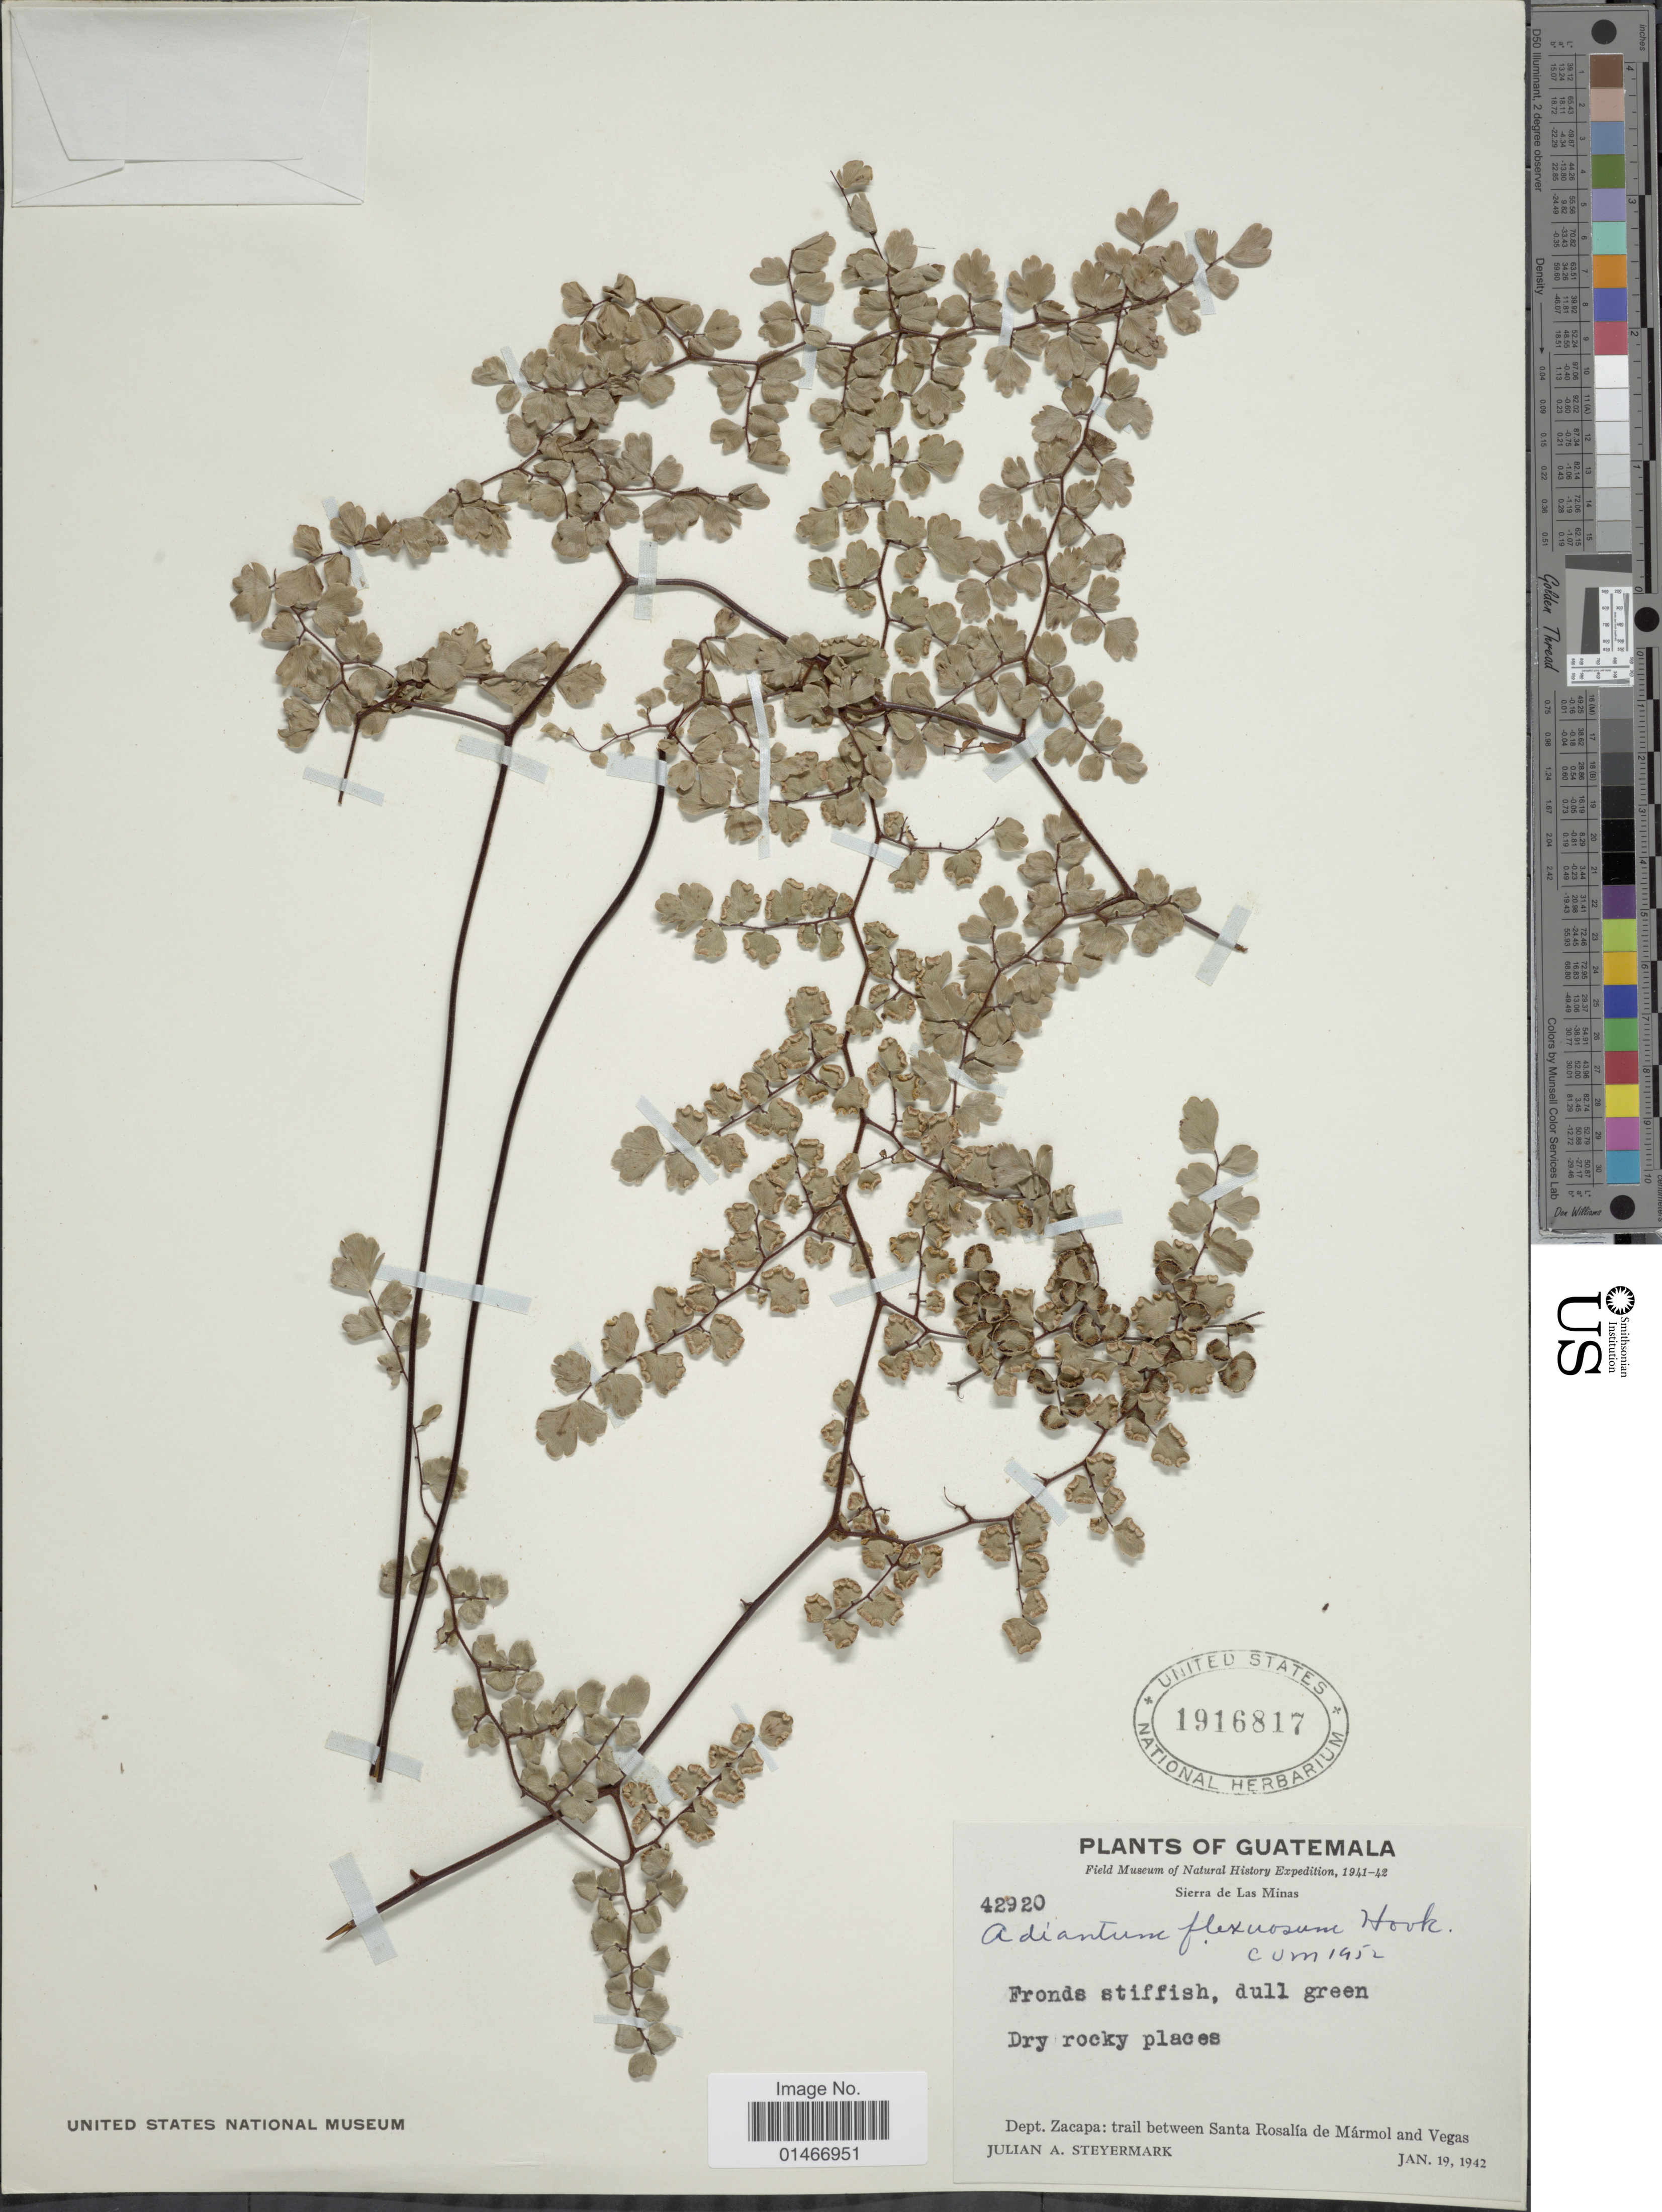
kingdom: Plantae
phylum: Tracheophyta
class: Polypodiopsida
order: Polypodiales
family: Pteridaceae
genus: Adiantum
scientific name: Adiantum feei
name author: T. Moore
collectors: J. Steyermark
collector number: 42920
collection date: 1942-01-19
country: Guatemala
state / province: Zacapa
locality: Dept. Zacapa: trail between Santa Rosalia de Marmol and Vegas. Sierra de Las Minas.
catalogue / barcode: US 1916817